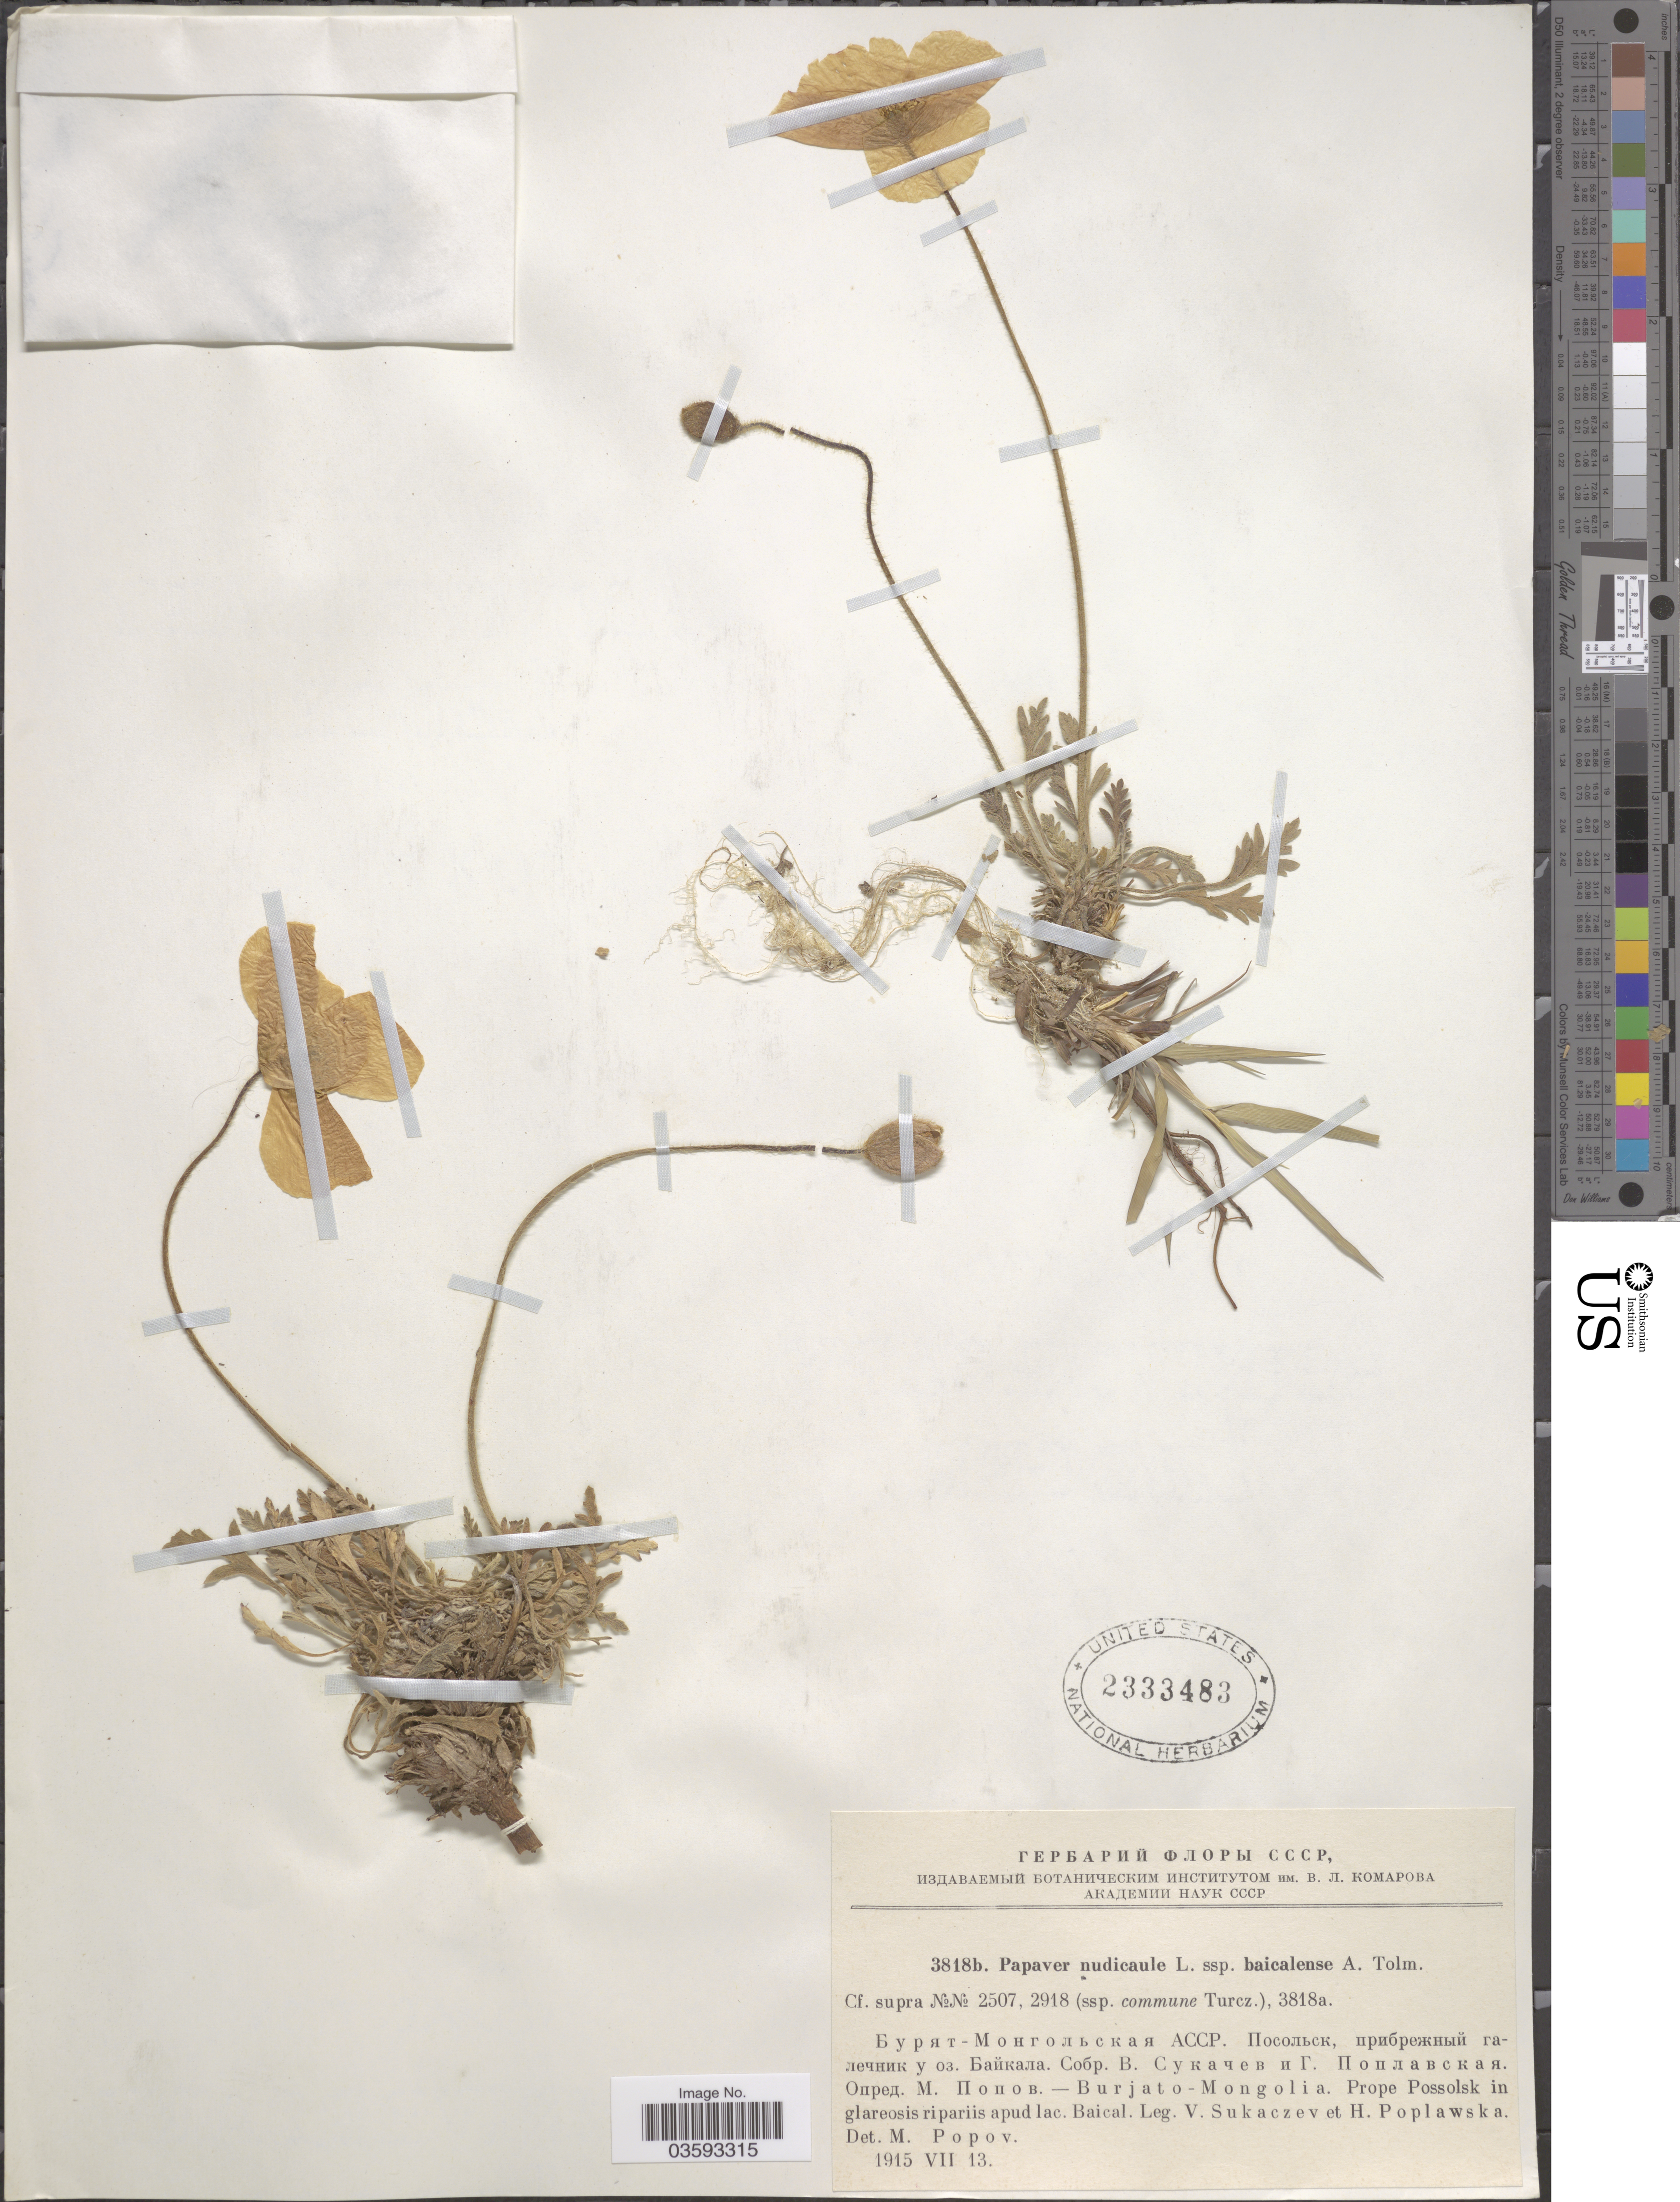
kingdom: Plantae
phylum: Tracheophyta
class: Magnoliopsida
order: Ranunculales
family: Papaveraceae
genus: Papaver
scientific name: Papaver nudicaule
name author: L.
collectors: V. Sukaczev & H. Poplawska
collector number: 3818b.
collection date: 1915-07-13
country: Mongolia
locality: Burjato-Mongolia. Prope Possolk in glareosis ripariis apud lac. Baical.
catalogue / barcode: US 2333483